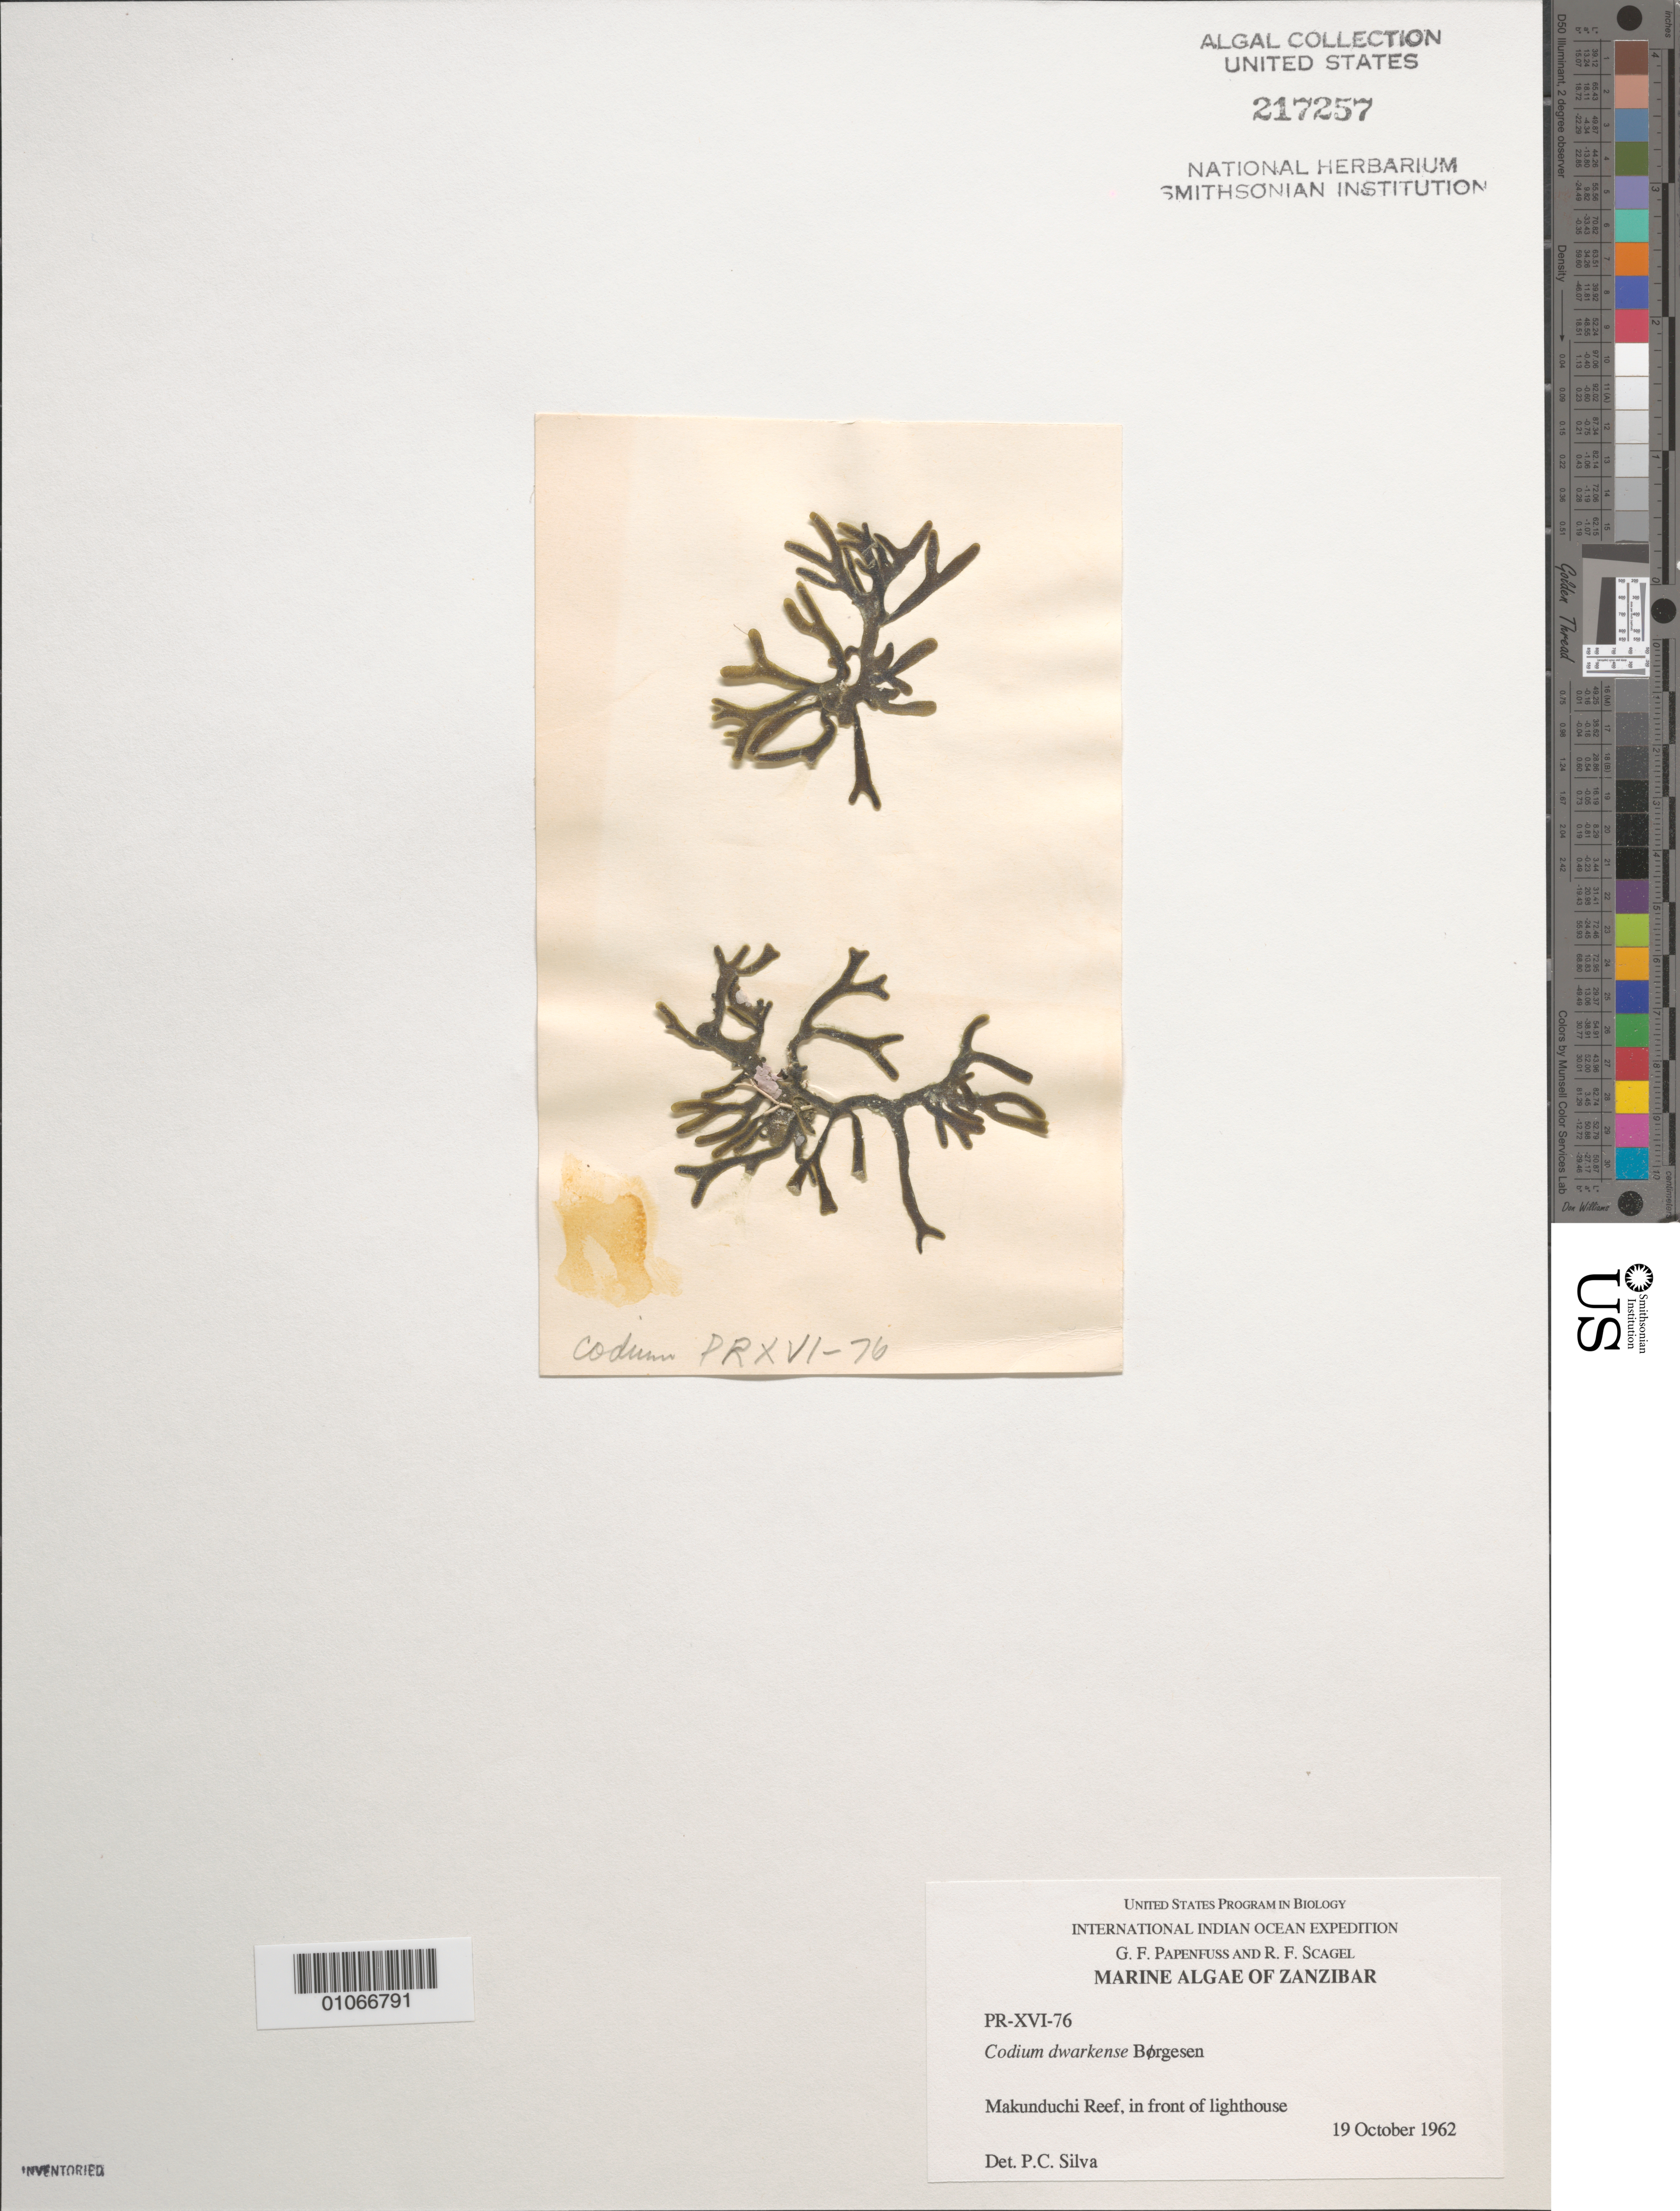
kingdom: Plantae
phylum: Chlorophyta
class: Ulvophyceae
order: Bryopsidales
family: Codiaceae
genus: Codium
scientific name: Codium dwarkense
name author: Børgesen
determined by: Silva, P. C.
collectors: G. Papenfuss & R. F. Scagel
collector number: PR-XVI-76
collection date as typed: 19 Oct 1962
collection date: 1962-10-19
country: Tanzania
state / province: Zanzibar Central/South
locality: Makunduchi Reef, in front of lighthouse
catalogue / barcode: US 217257